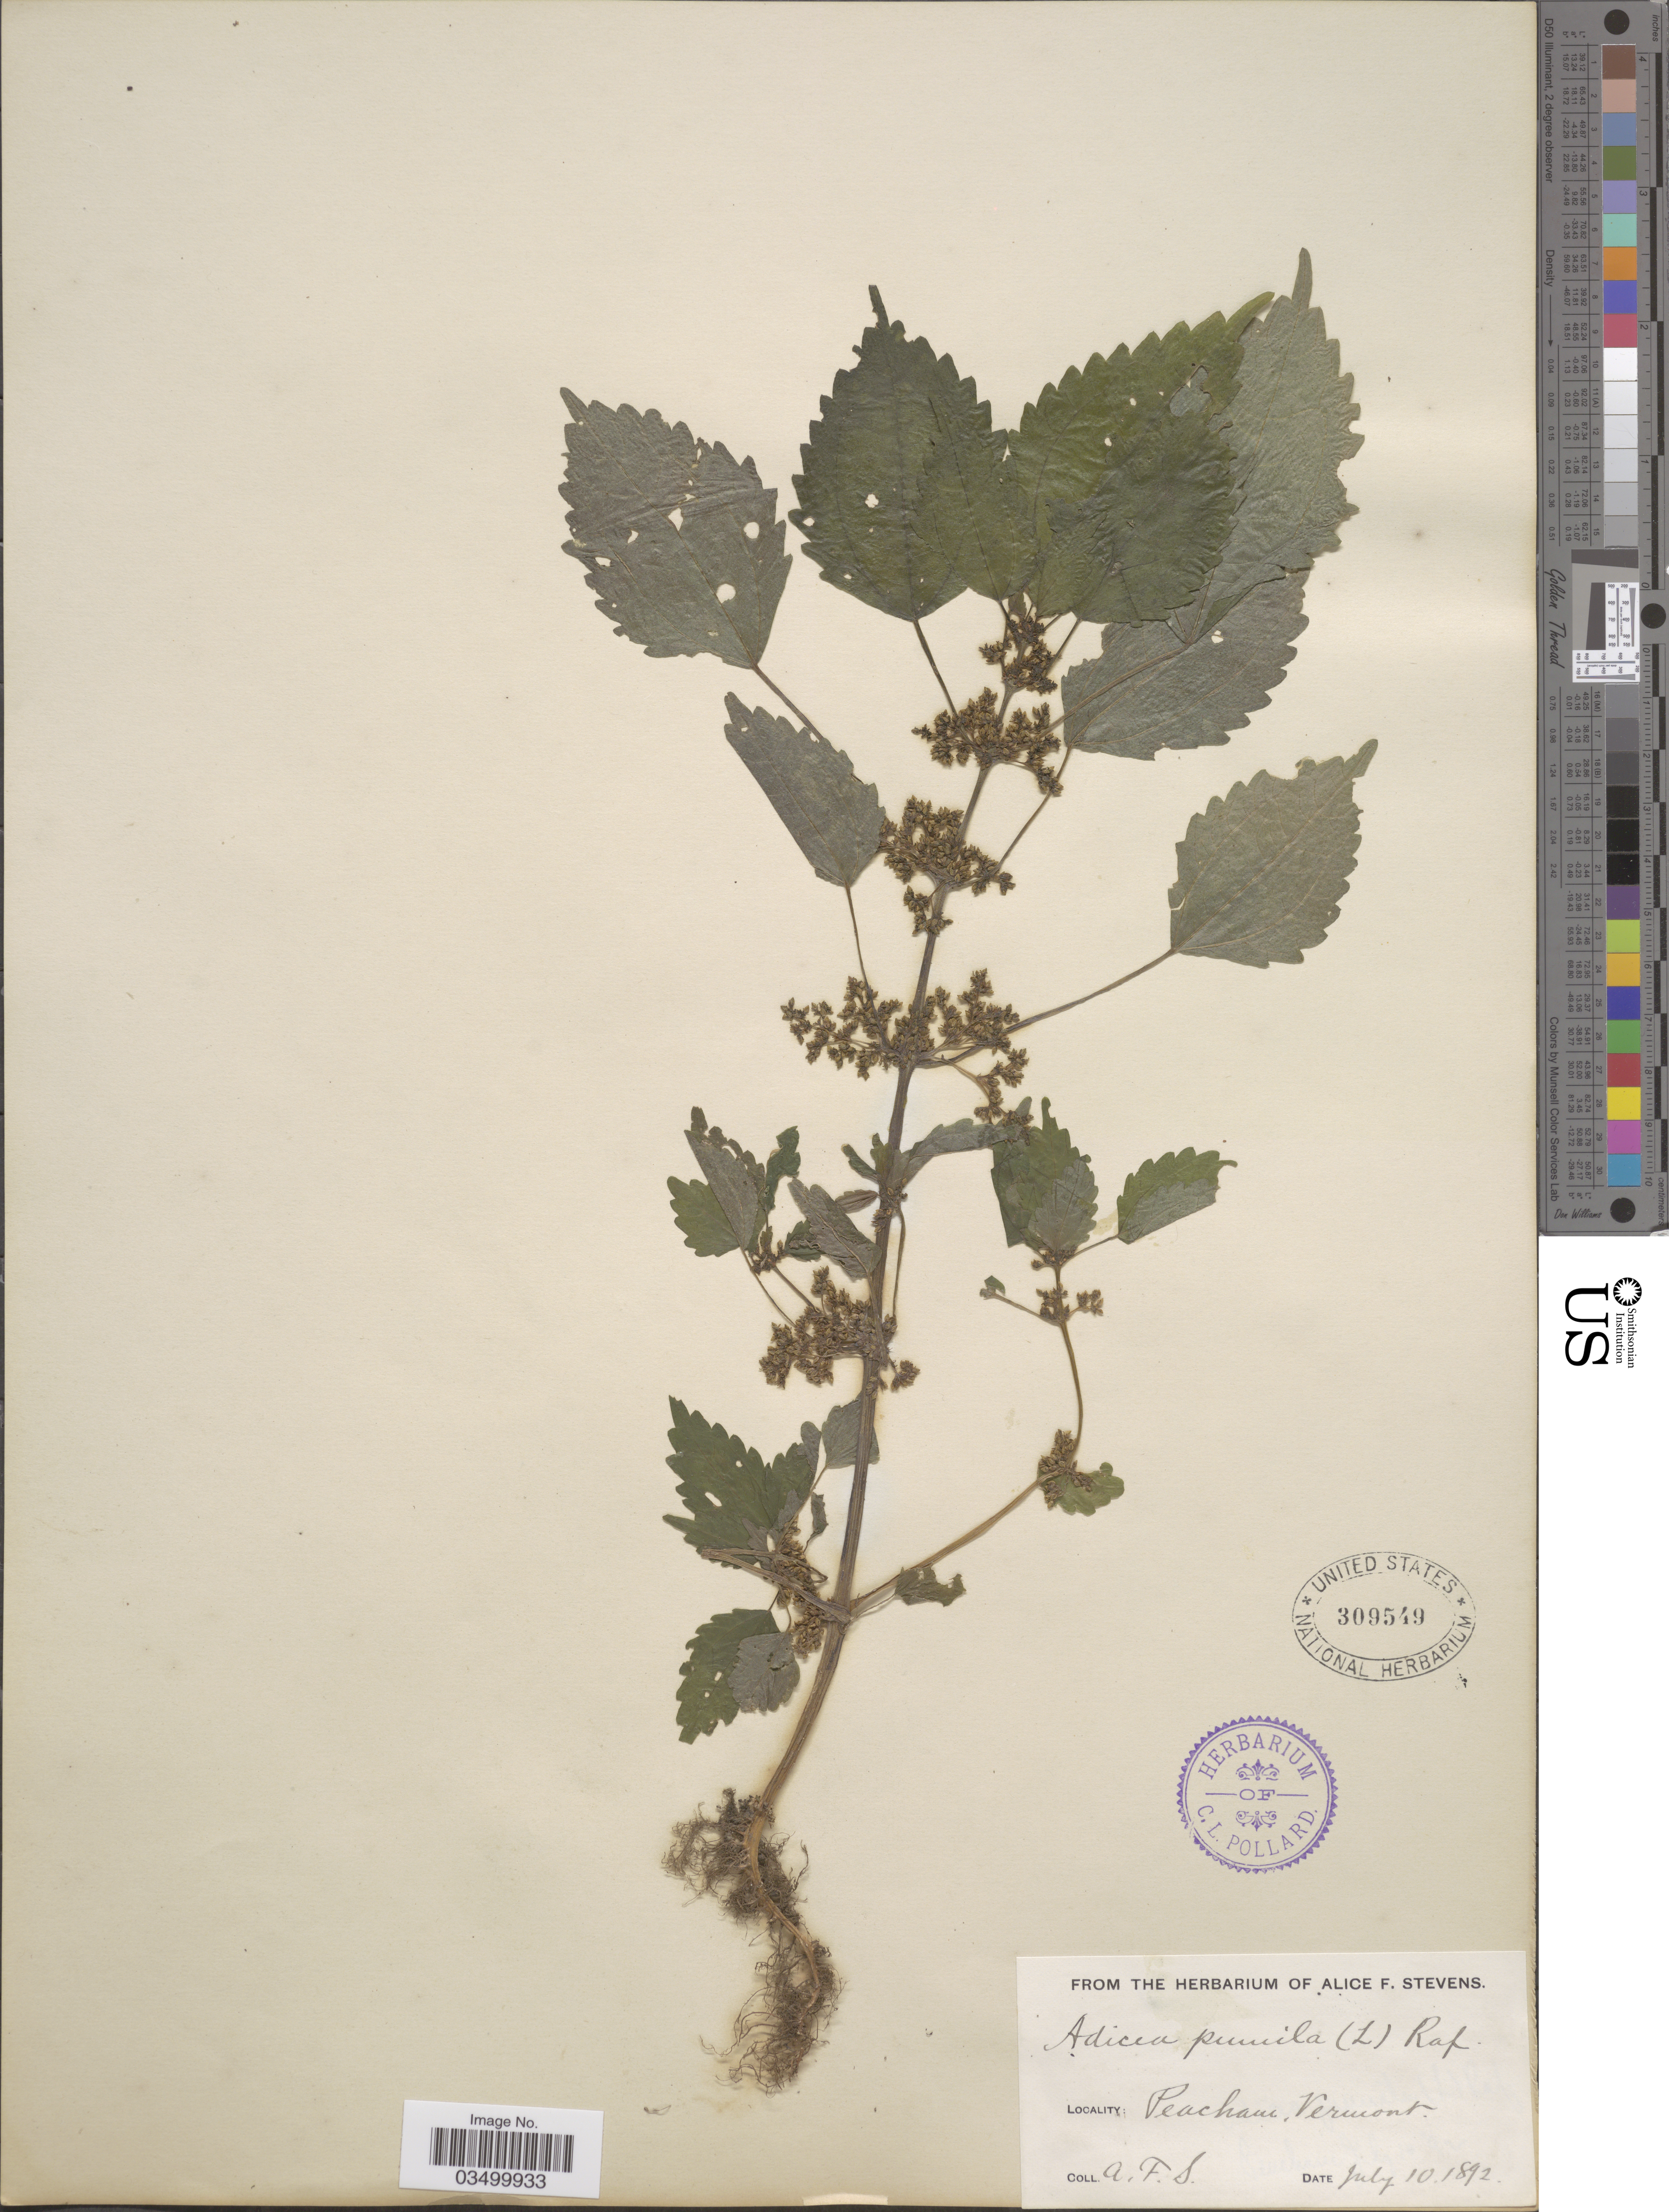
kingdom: Plantae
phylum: Tracheophyta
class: Magnoliopsida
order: Rosales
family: Urticaceae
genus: Pilea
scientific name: Pilea pumila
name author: (L.) A. Gray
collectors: A. Stevens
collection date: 1892-07-10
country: United States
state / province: Vermont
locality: Peacham.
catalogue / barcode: US 309549